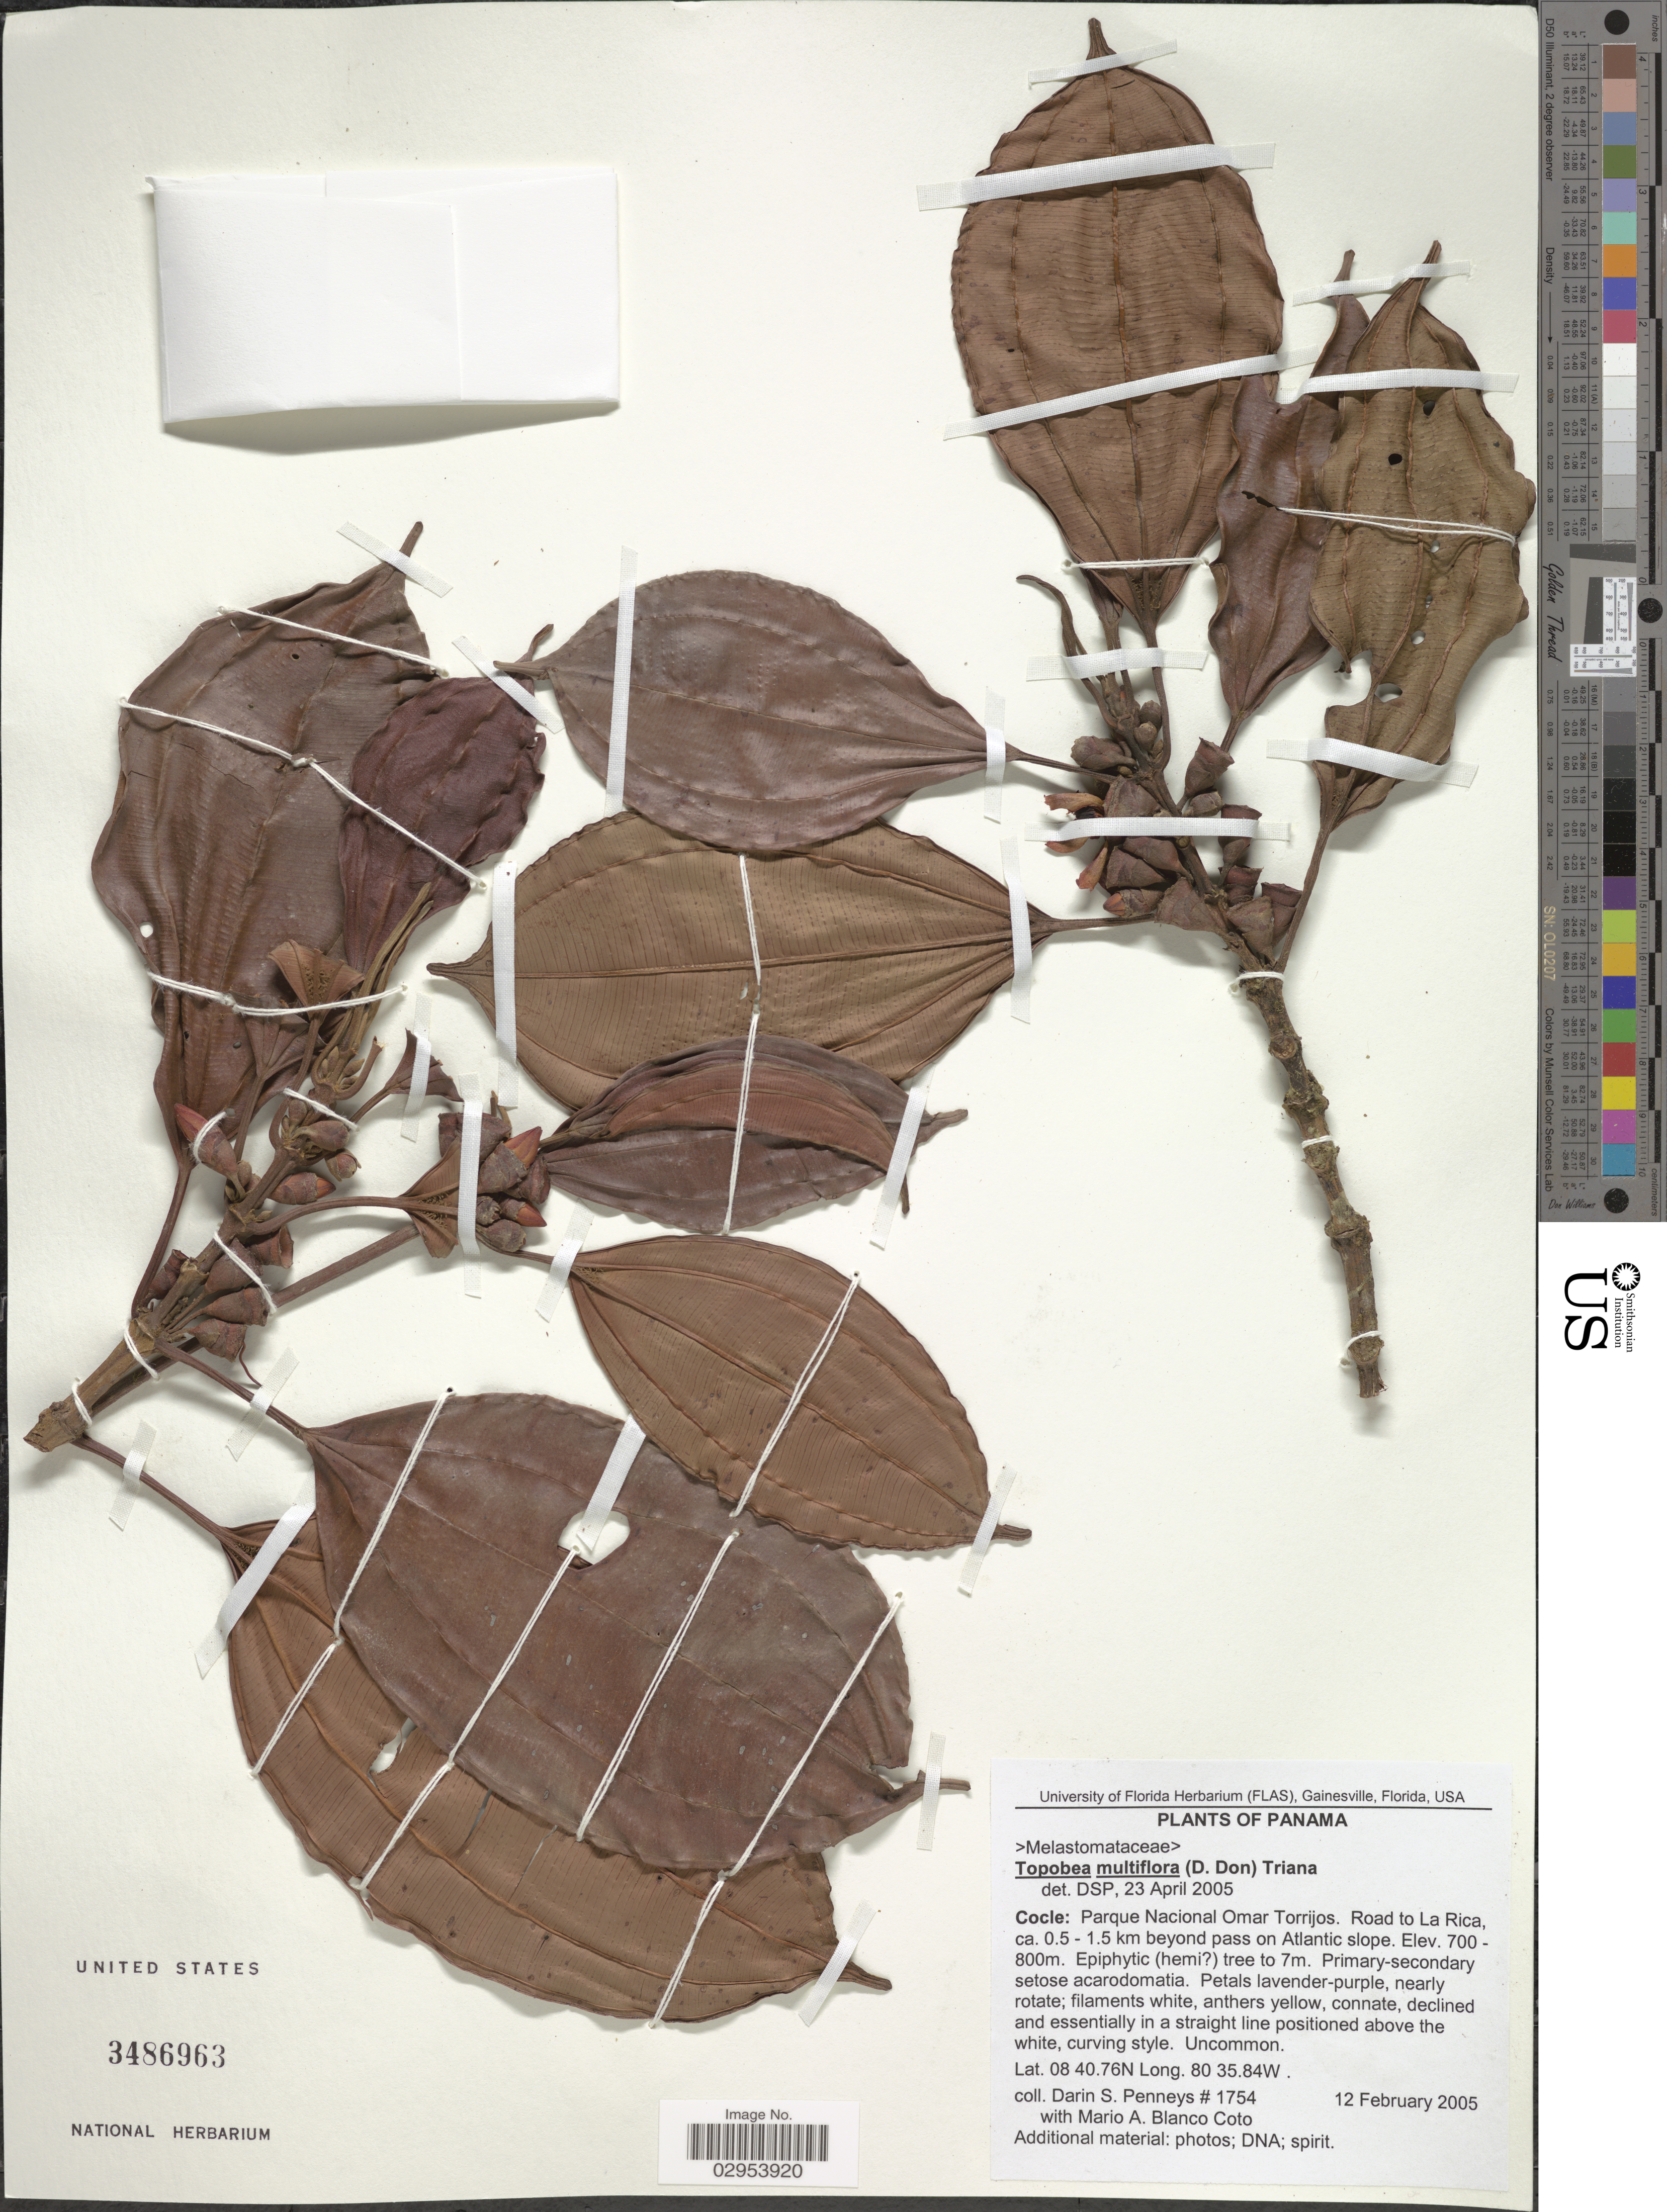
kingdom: Plantae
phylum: Tracheophyta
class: Magnoliopsida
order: Myrtales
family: Melastomataceae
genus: Topobea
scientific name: Topobea multiflora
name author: (D. Don) Triana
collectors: D. S. Penneys & M. A. Blanco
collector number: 1754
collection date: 2005-02-12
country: Panama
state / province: Coclé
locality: Parque Nacional Omar Torrijos. Road to La Rica, ca. 0.5-1.5 km beyond pass on Atlantic slope.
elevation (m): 700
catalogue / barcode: US 3486963